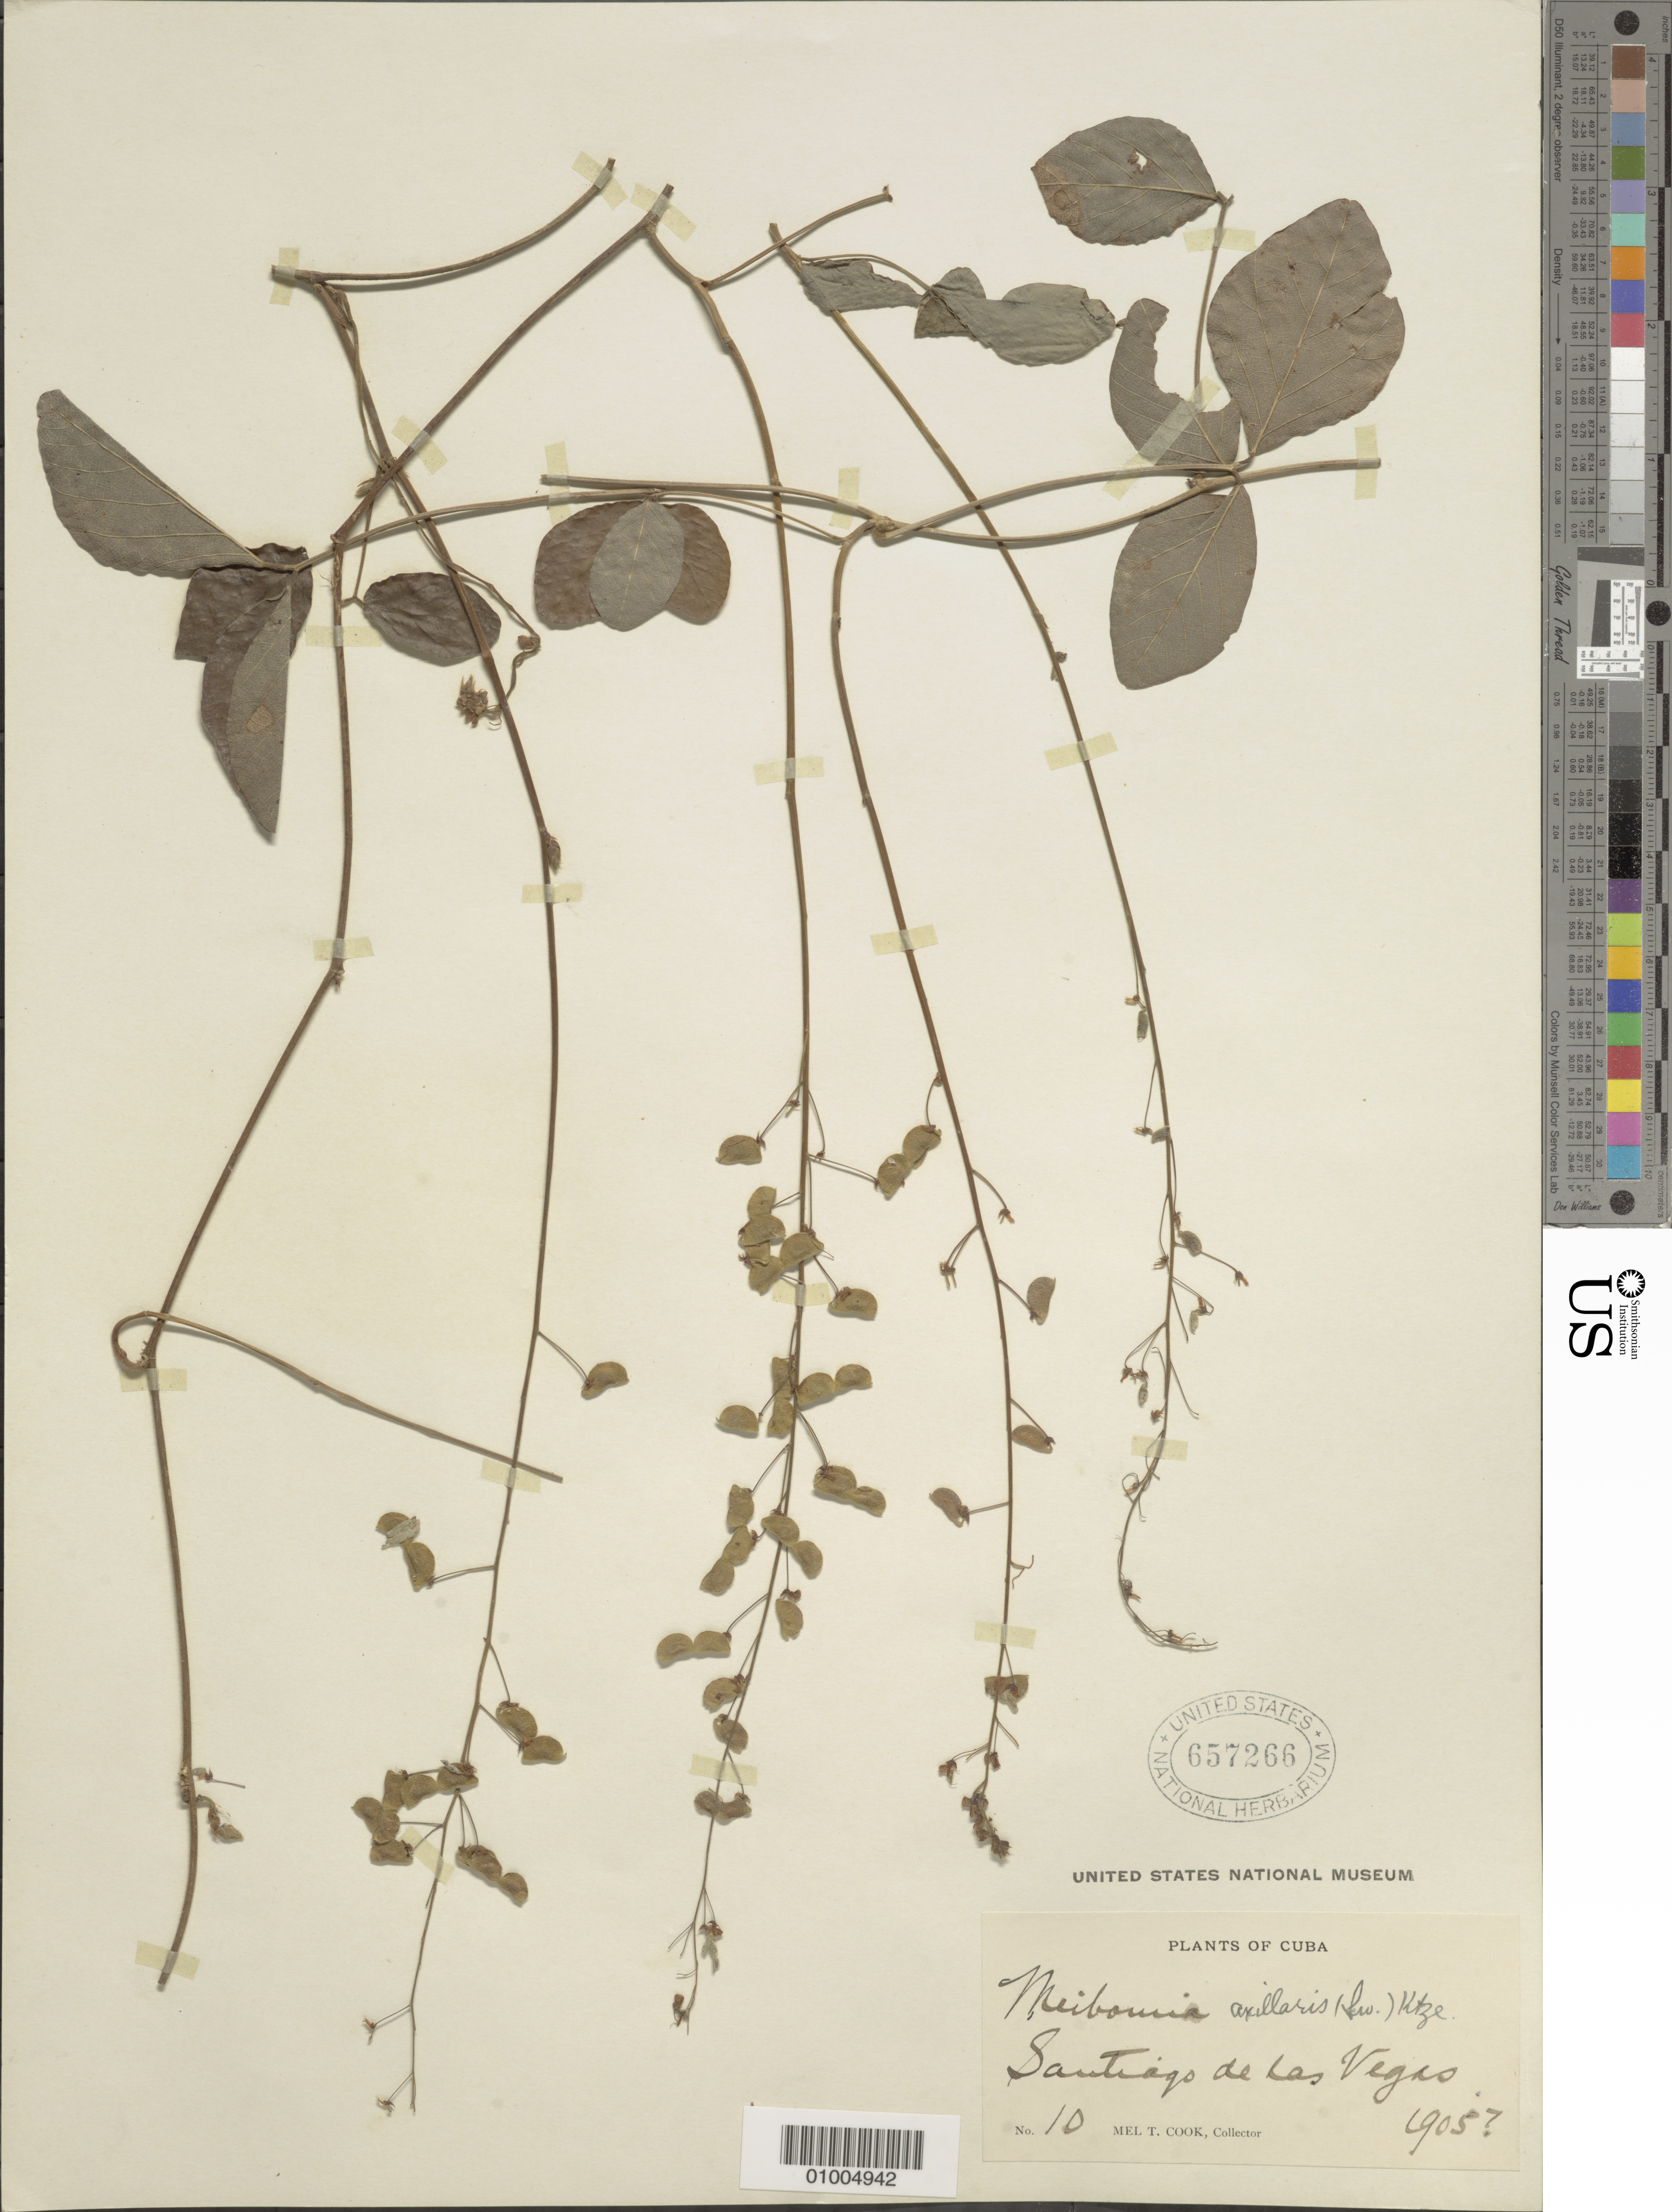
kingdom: Plantae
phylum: Tracheophyta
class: Magnoliopsida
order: Fabales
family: Fabaceae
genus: Desmodium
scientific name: Desmodium axillare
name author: (Sw.) DC.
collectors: M. T. Cook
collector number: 10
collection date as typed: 1905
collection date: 1905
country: Cuba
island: Cuba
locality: Santiago de la Vega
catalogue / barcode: US 657266